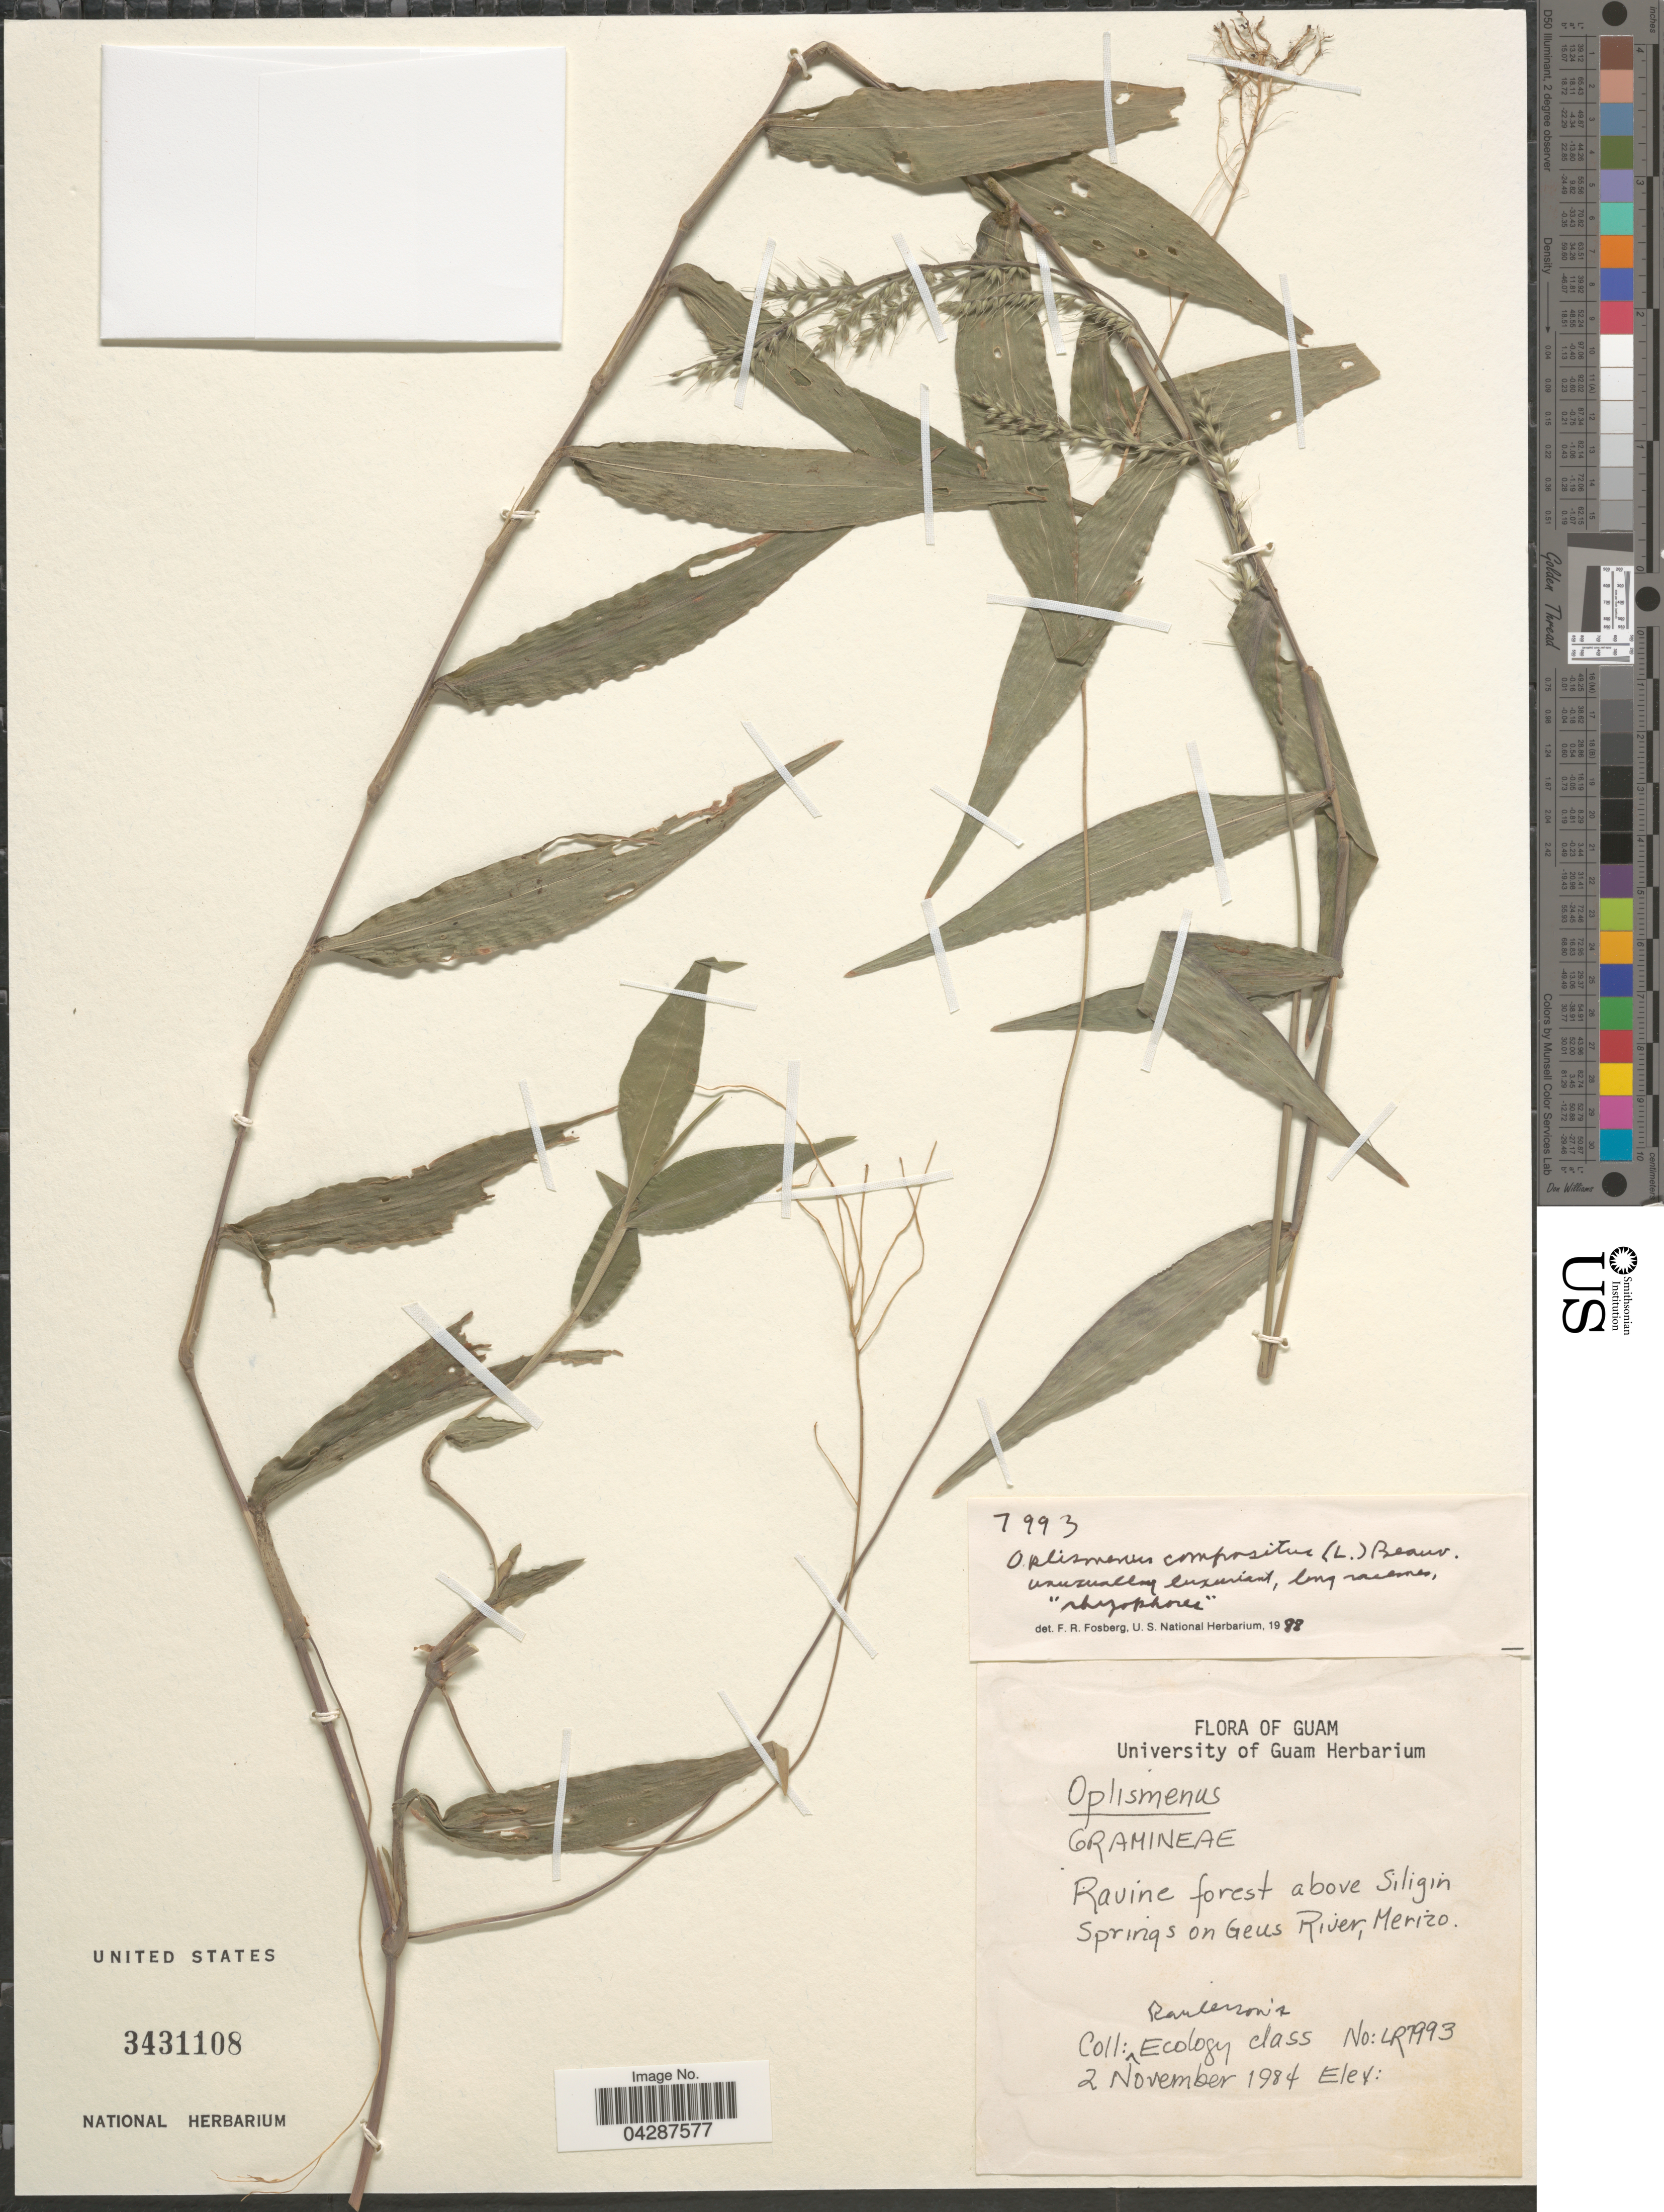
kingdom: Plantae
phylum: Tracheophyta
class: Liliopsida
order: Poales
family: Poaceae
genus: Oplismenus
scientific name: Oplismenus compositus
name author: (L.) P. Beauv.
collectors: Raulerson's Ecology Class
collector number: LR7993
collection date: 1984-11-02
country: Guam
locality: Ravine forest above Siligin Springs on Gues River, Merizo.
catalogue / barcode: US 3431108